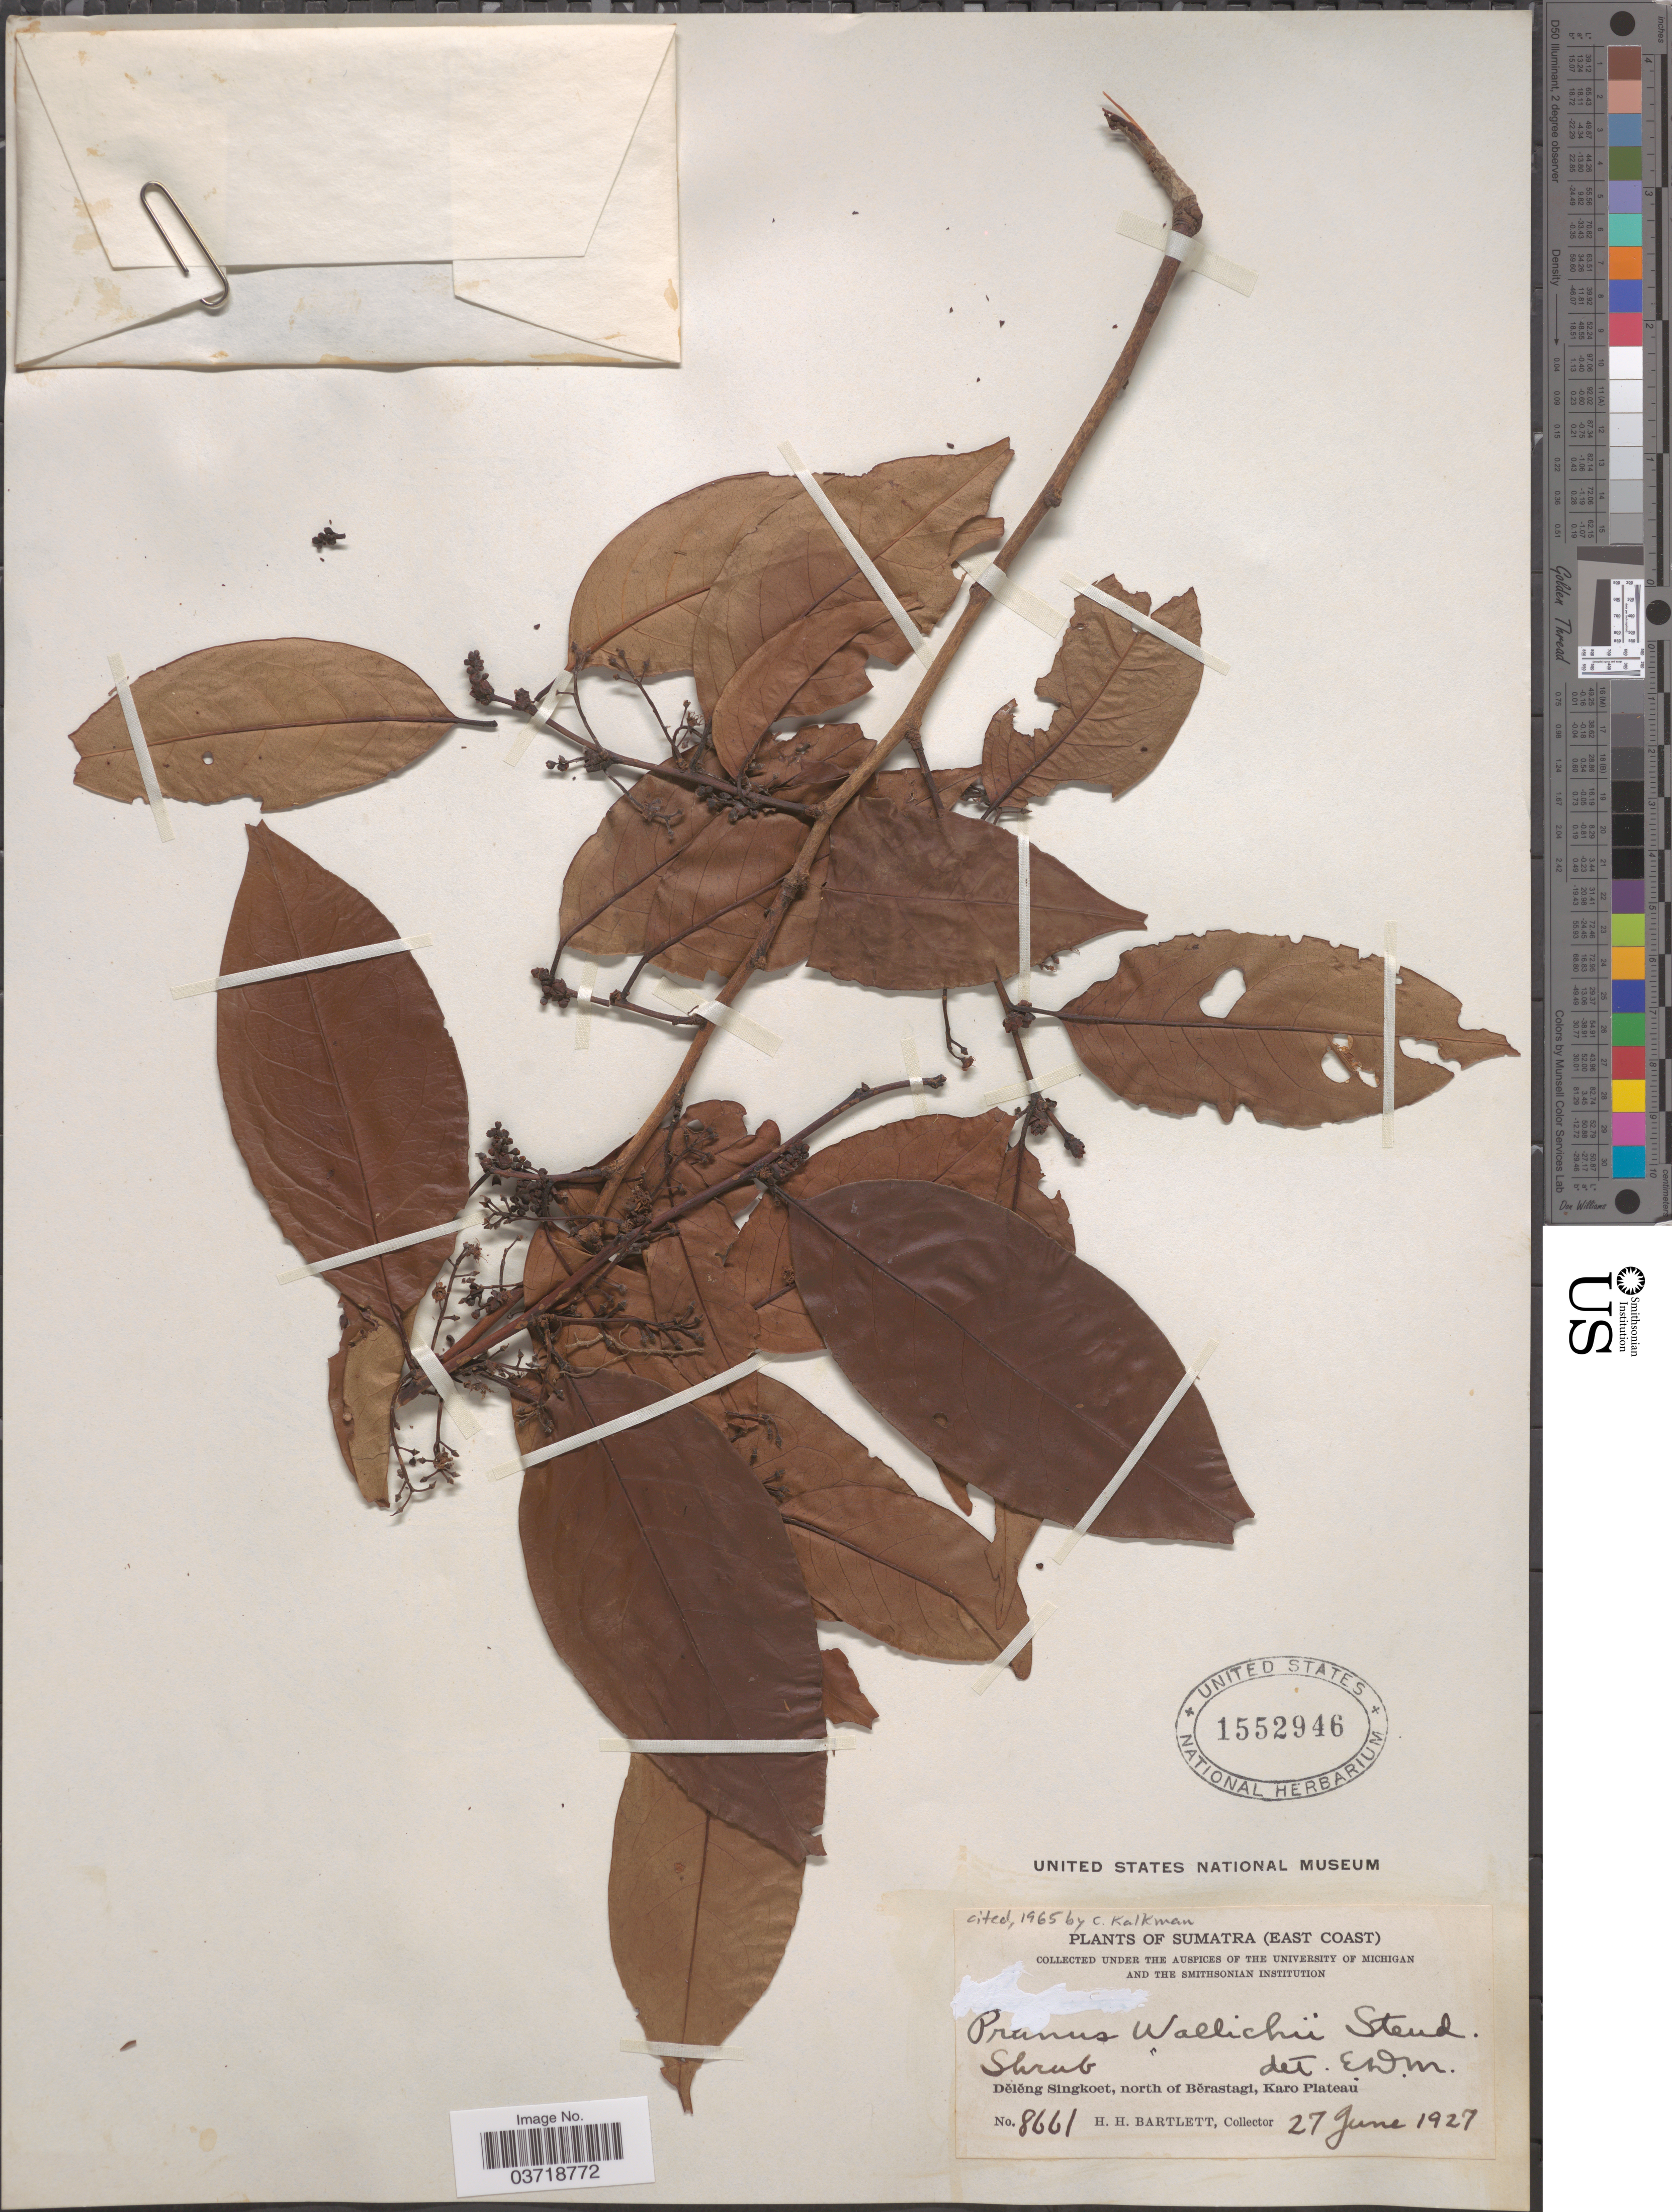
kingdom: Plantae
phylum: Tracheophyta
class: Magnoliopsida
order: Rosales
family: Rosaceae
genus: Prunus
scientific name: Prunus wallichii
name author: Steud.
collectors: H. H. Bartlett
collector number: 8661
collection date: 1927-06-27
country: Indonesia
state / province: Sumatra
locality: East Coast. Dĕlĕng Singkoet, north of Bĕrastagi, Karo Plateau.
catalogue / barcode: US 1552946